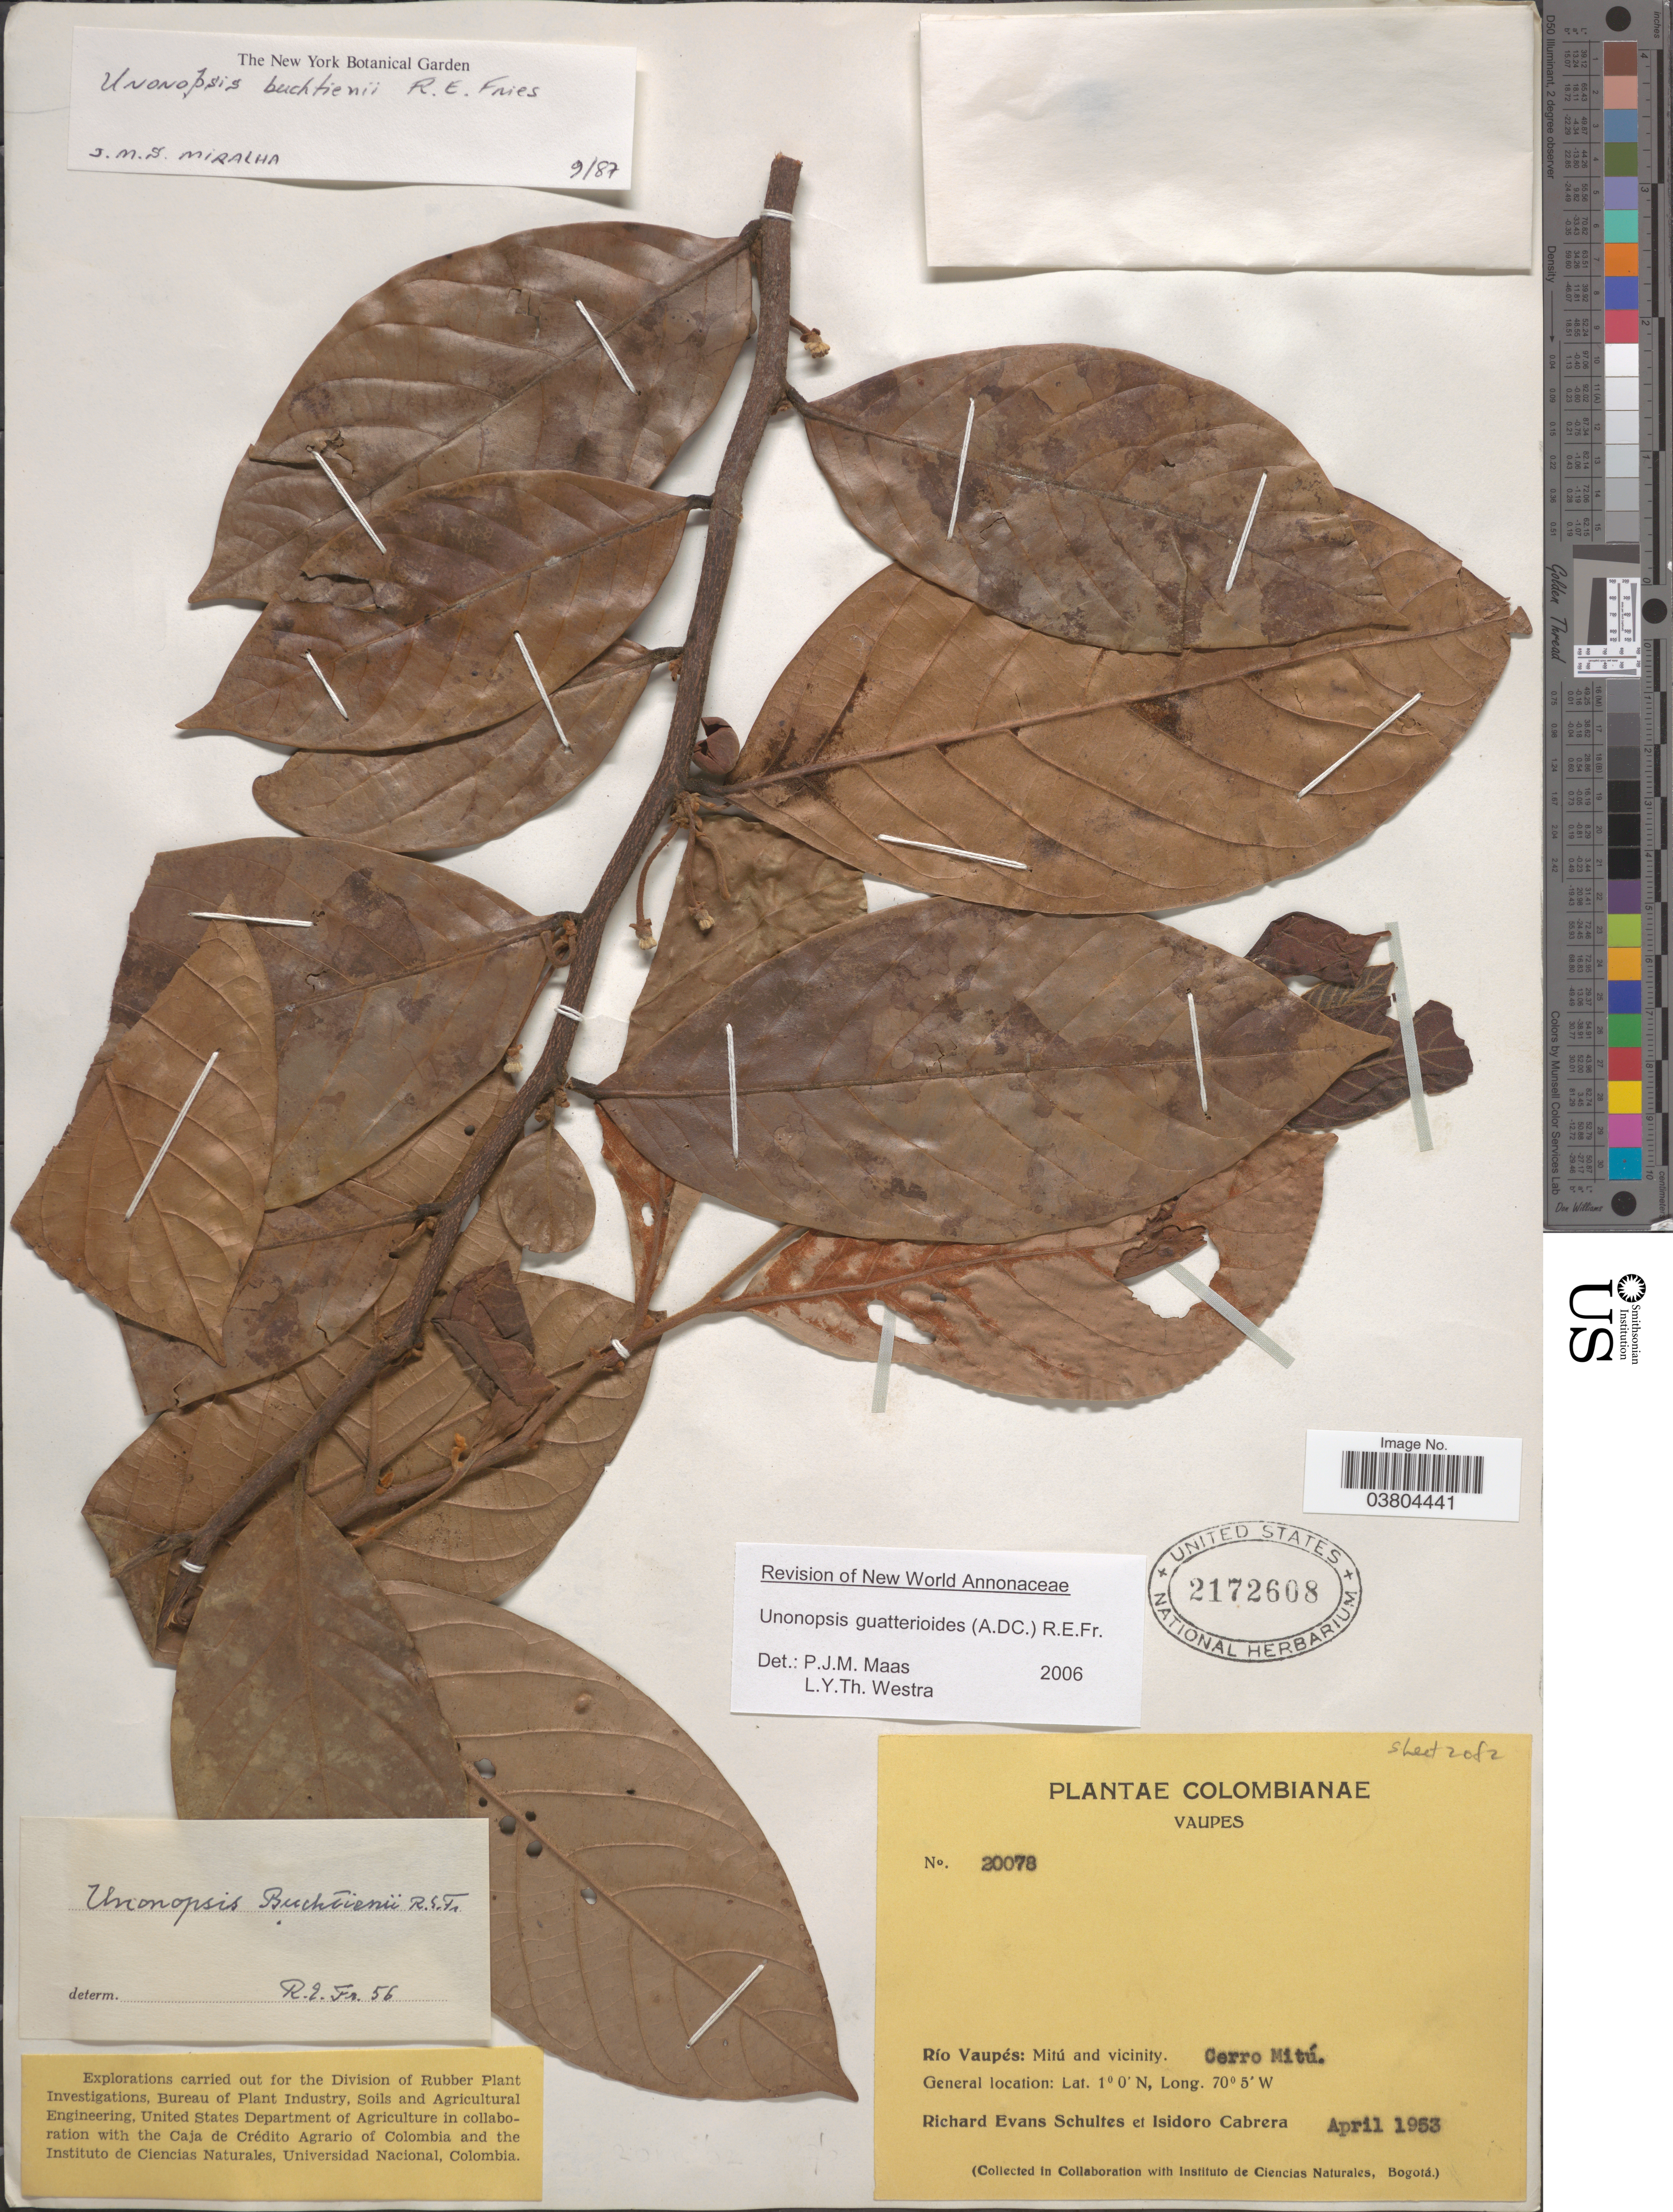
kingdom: Plantae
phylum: Tracheophyta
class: Magnoliopsida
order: Magnoliales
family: Annonaceae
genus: Unonopsis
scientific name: Unonopsis guatterioides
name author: (A. DC.) R.E. Fr.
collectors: R. E. Schultes & I. Cabrera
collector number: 20078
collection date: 1953-04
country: Colombia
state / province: Vaupés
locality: Río Vaupés: Mitú and vicinity. Cerro Mitú.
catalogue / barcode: US 2172608